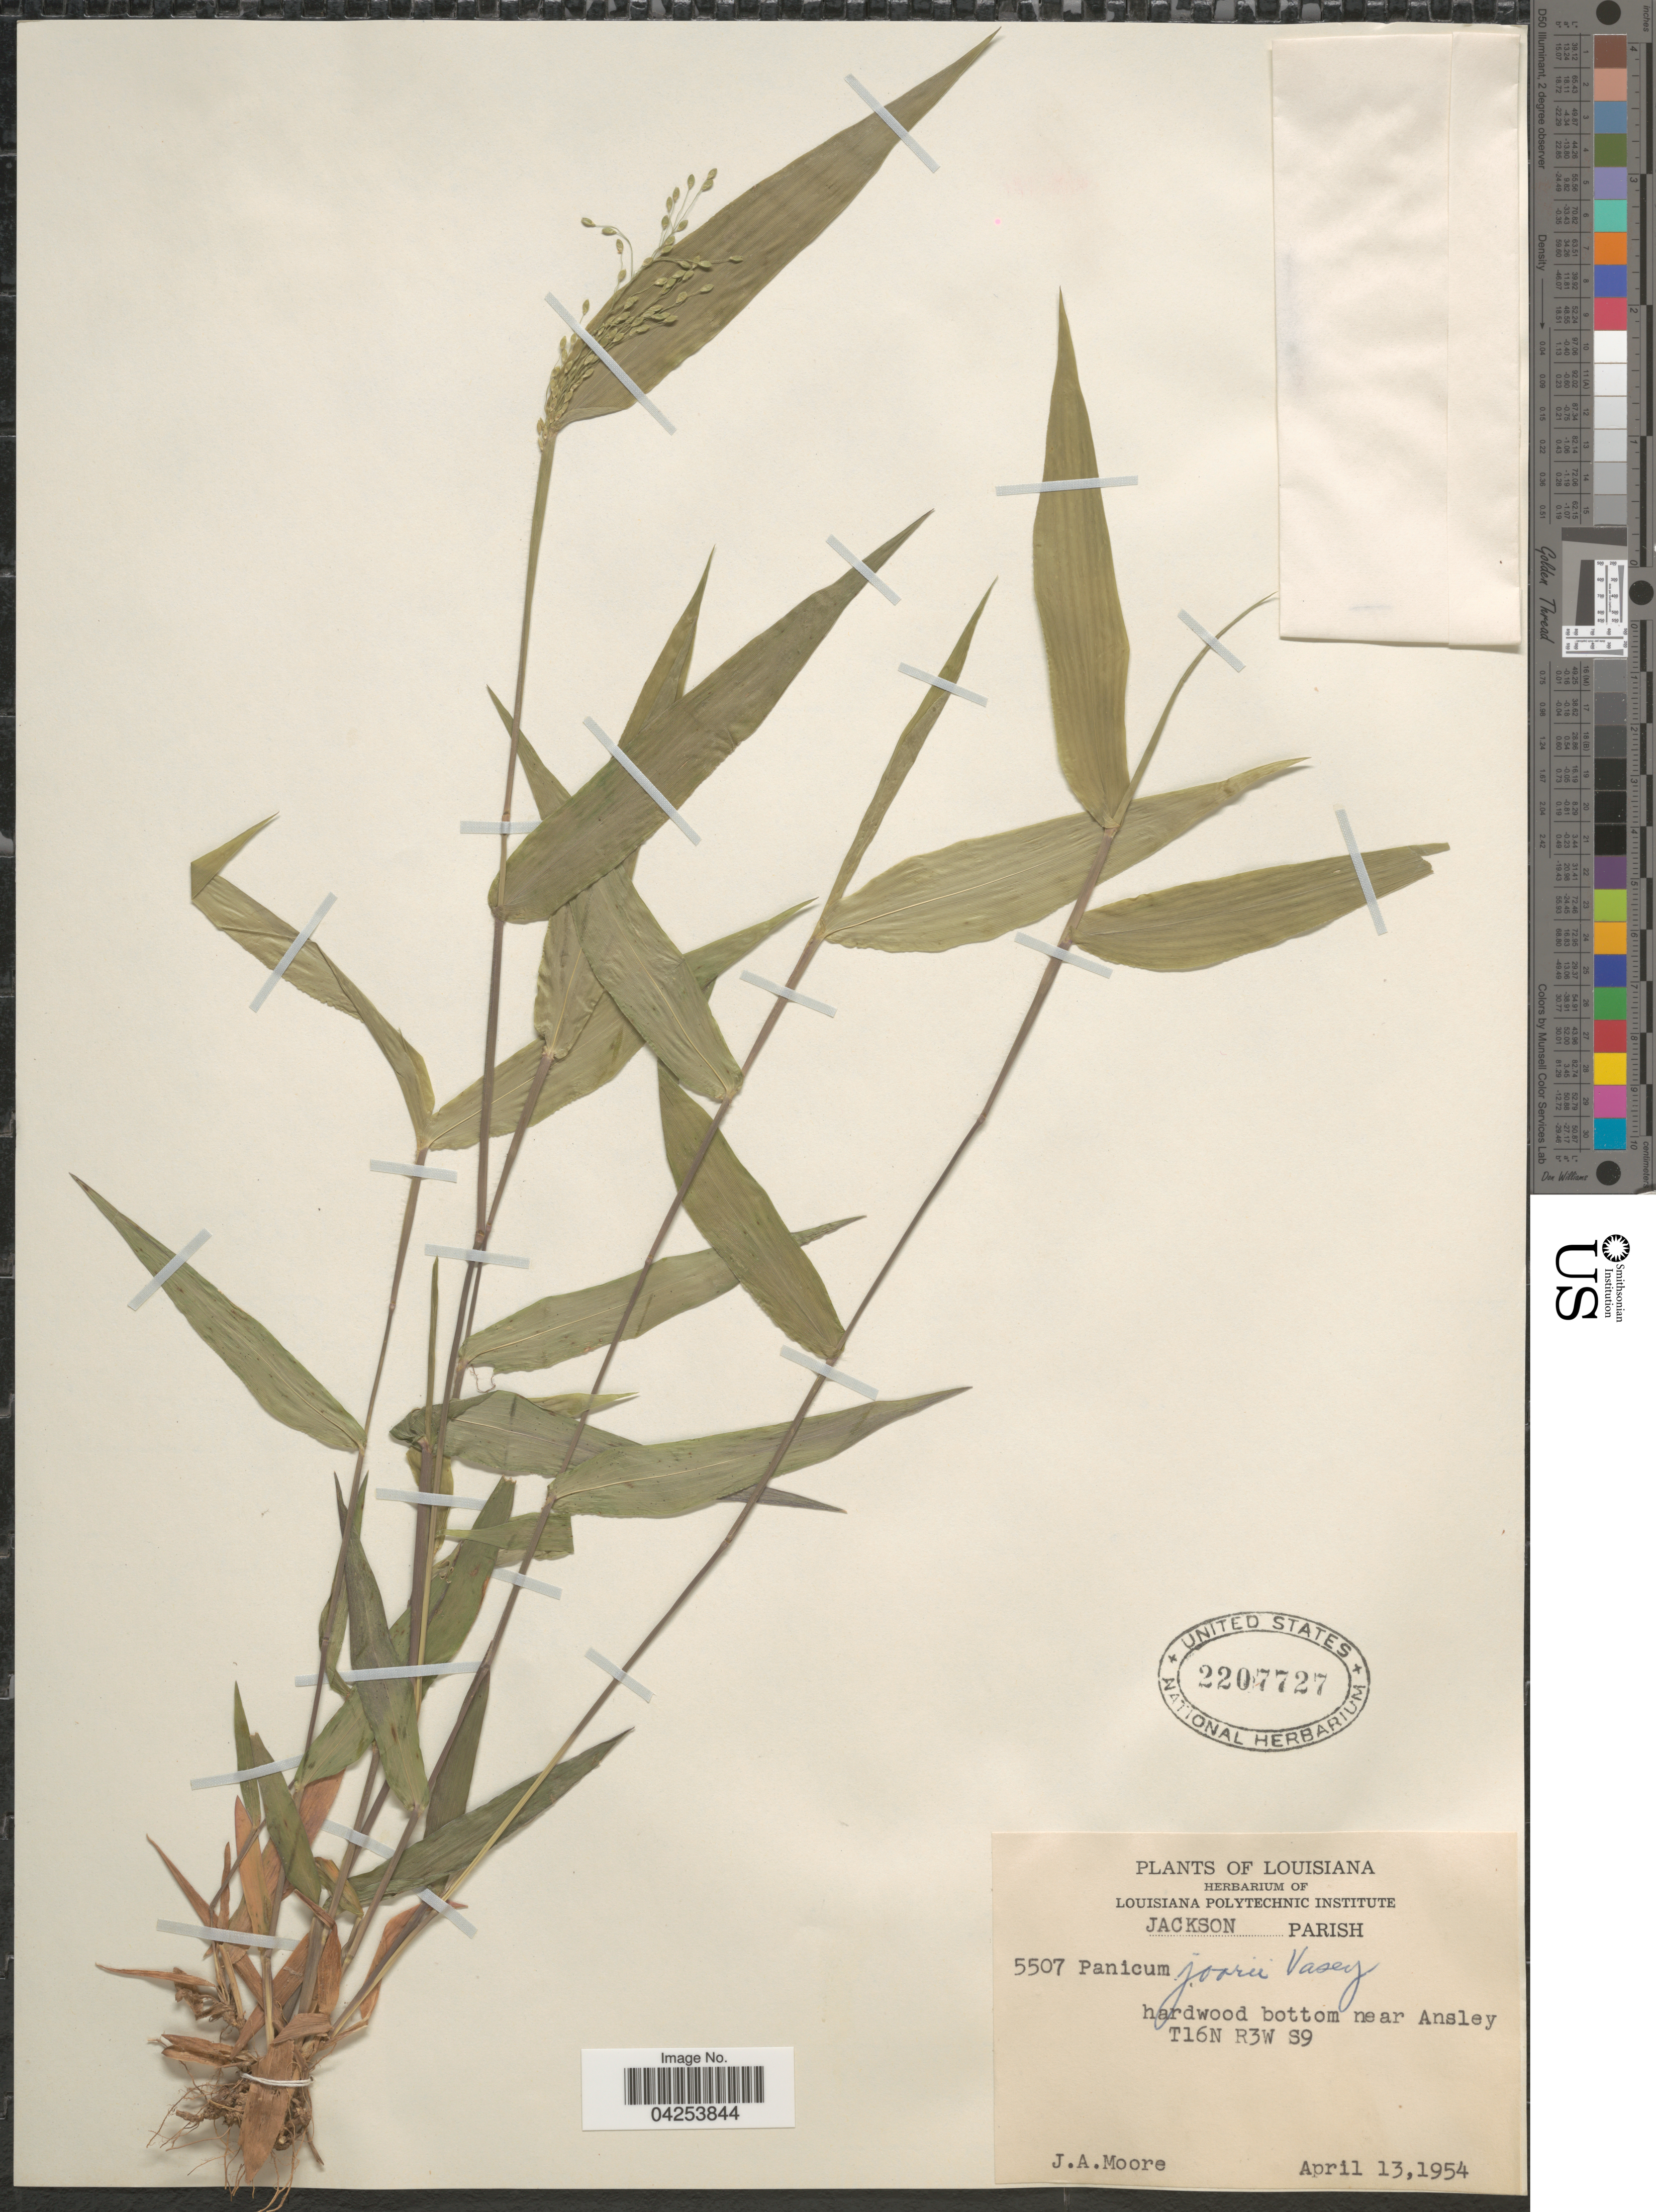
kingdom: Plantae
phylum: Tracheophyta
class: Liliopsida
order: Poales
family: Poaceae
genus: Dichanthelium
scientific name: Dichanthelium commutatum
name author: (Schult.) Gould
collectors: J. A. Moore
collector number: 5507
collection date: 1954-04-13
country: United States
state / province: Louisiana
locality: Jackson Parish. Hardwood bottom near Ansley. T16N R3W S9.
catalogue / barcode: US 2207727